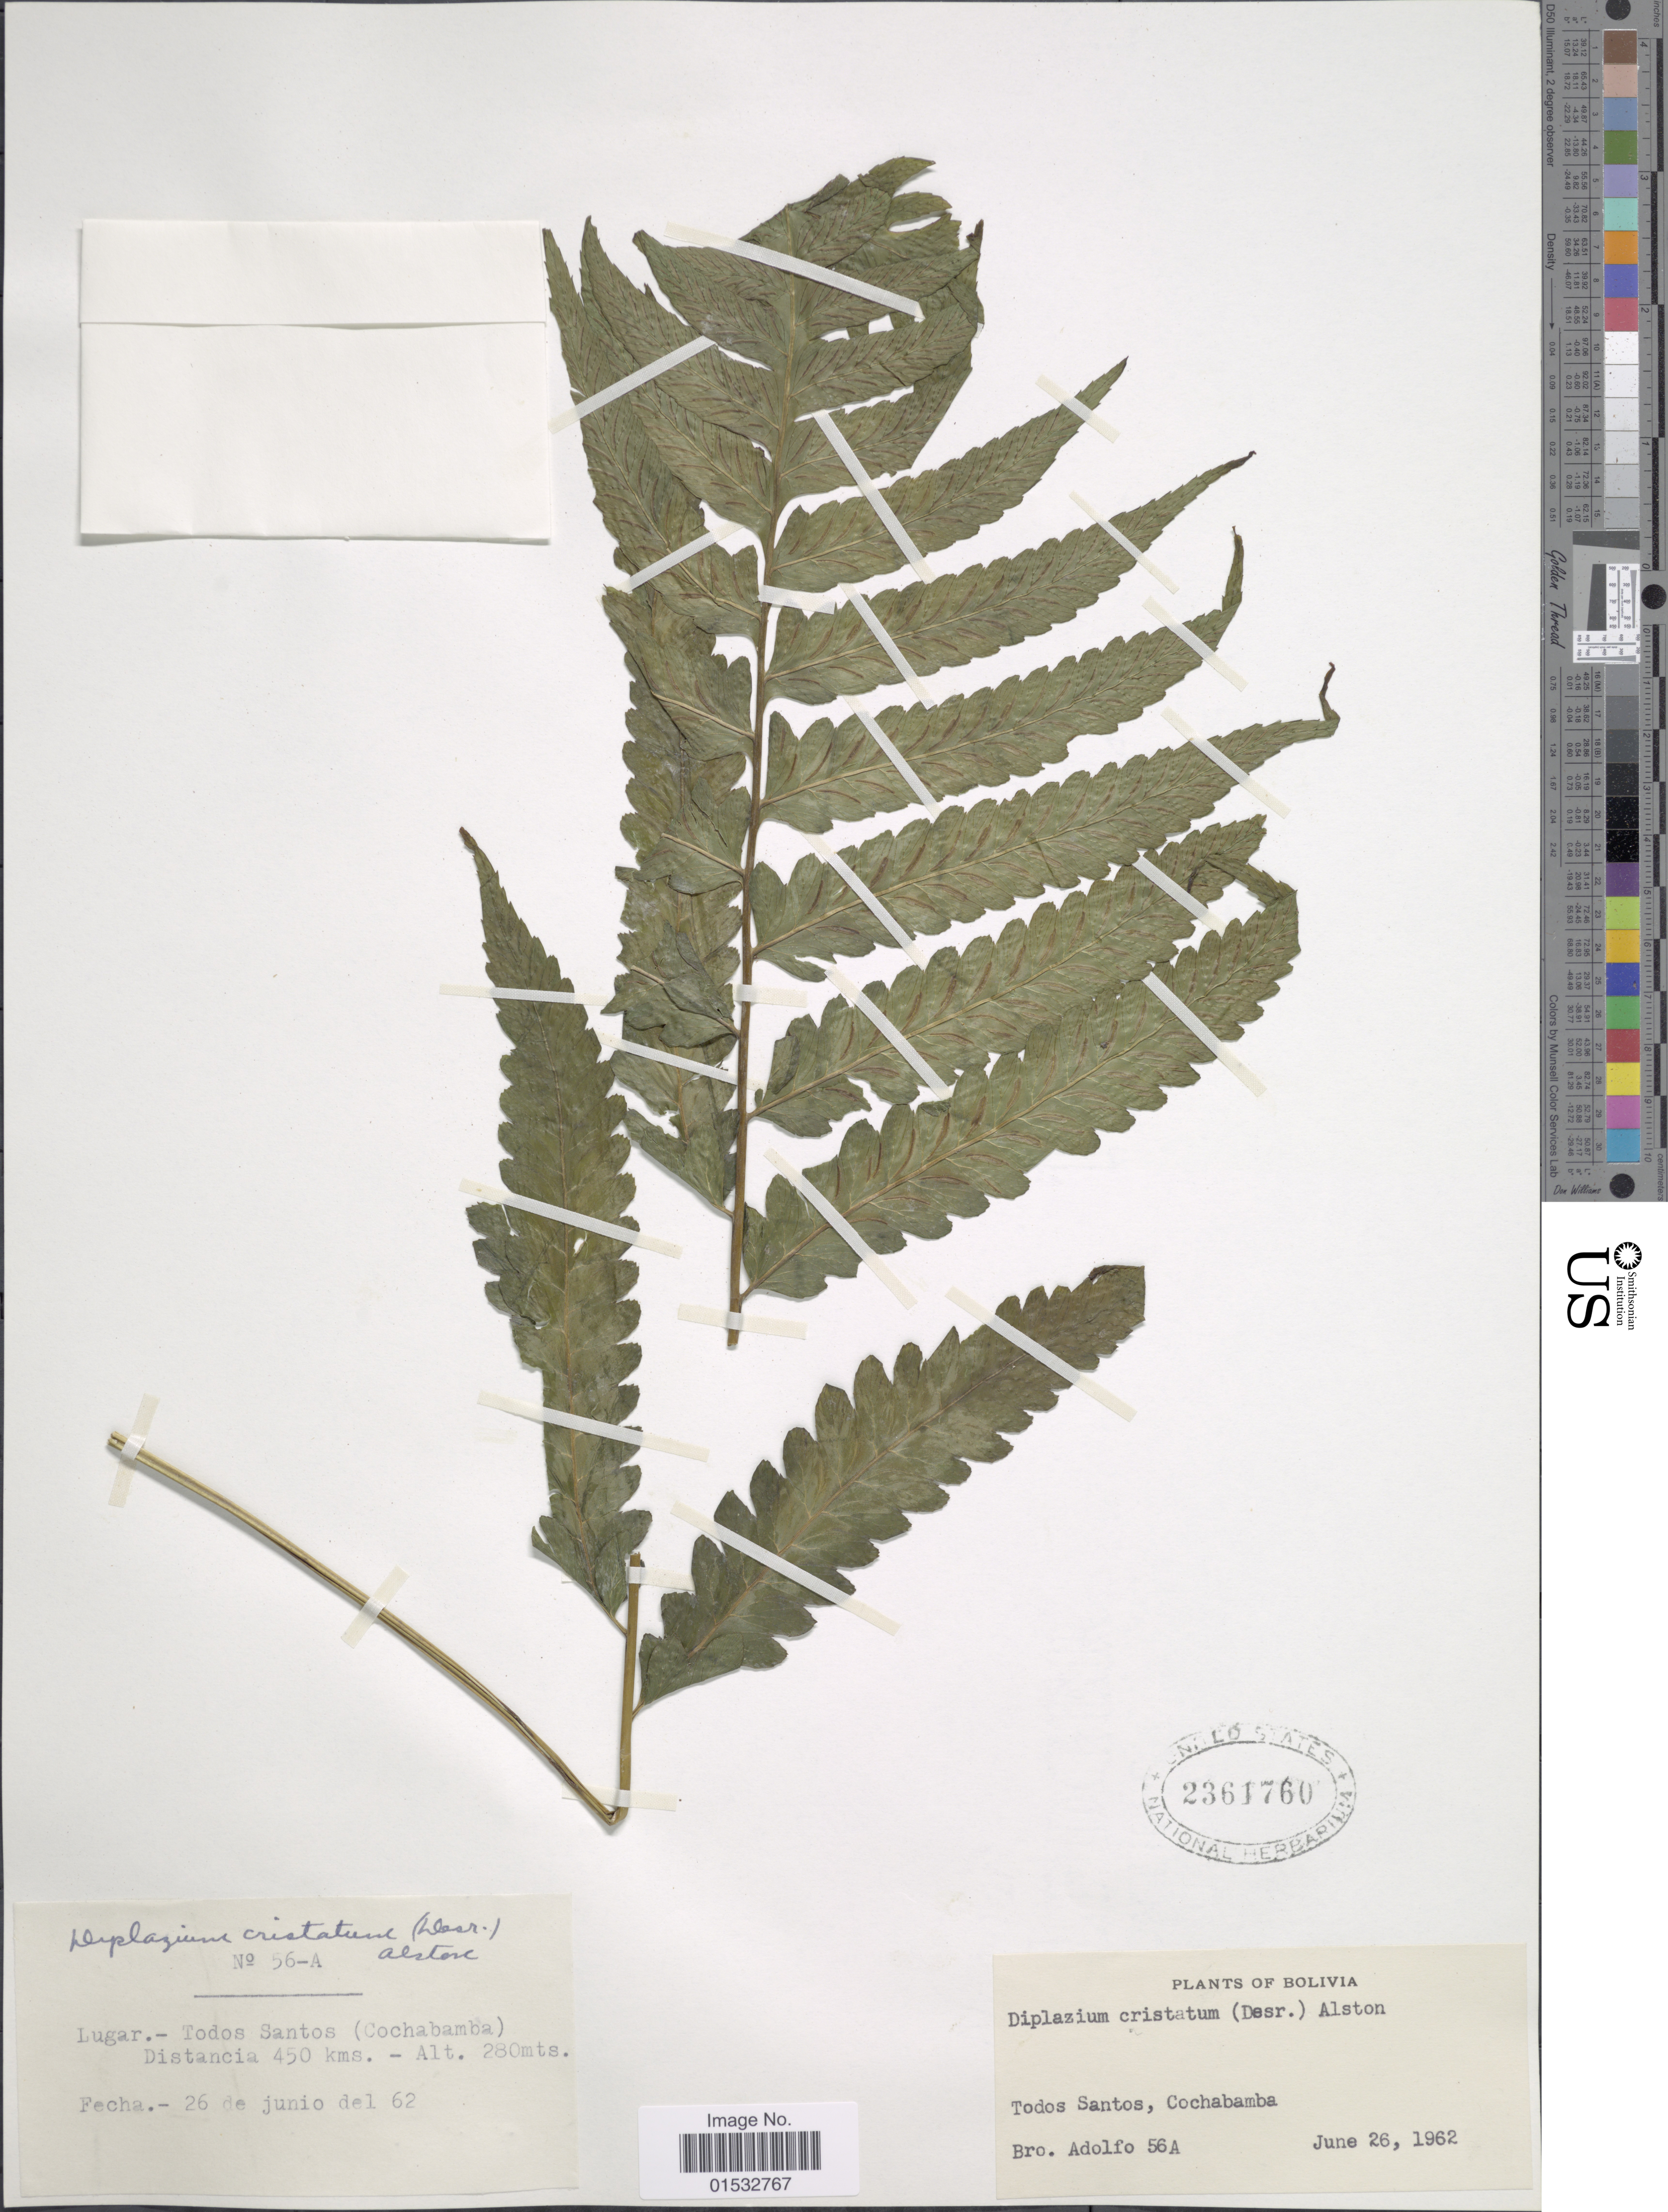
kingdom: Plantae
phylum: Tracheophyta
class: Polypodiopsida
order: Polypodiales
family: Athyriaceae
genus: Diplazium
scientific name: Diplazium cristatum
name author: (Desr.) Alston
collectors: Bro. Adolfo M.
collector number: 56A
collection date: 1962-06-26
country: Bolivia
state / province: Cochabamba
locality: Lugar.- Todos Santos Distancia 450 kms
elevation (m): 280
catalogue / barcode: US 2361760